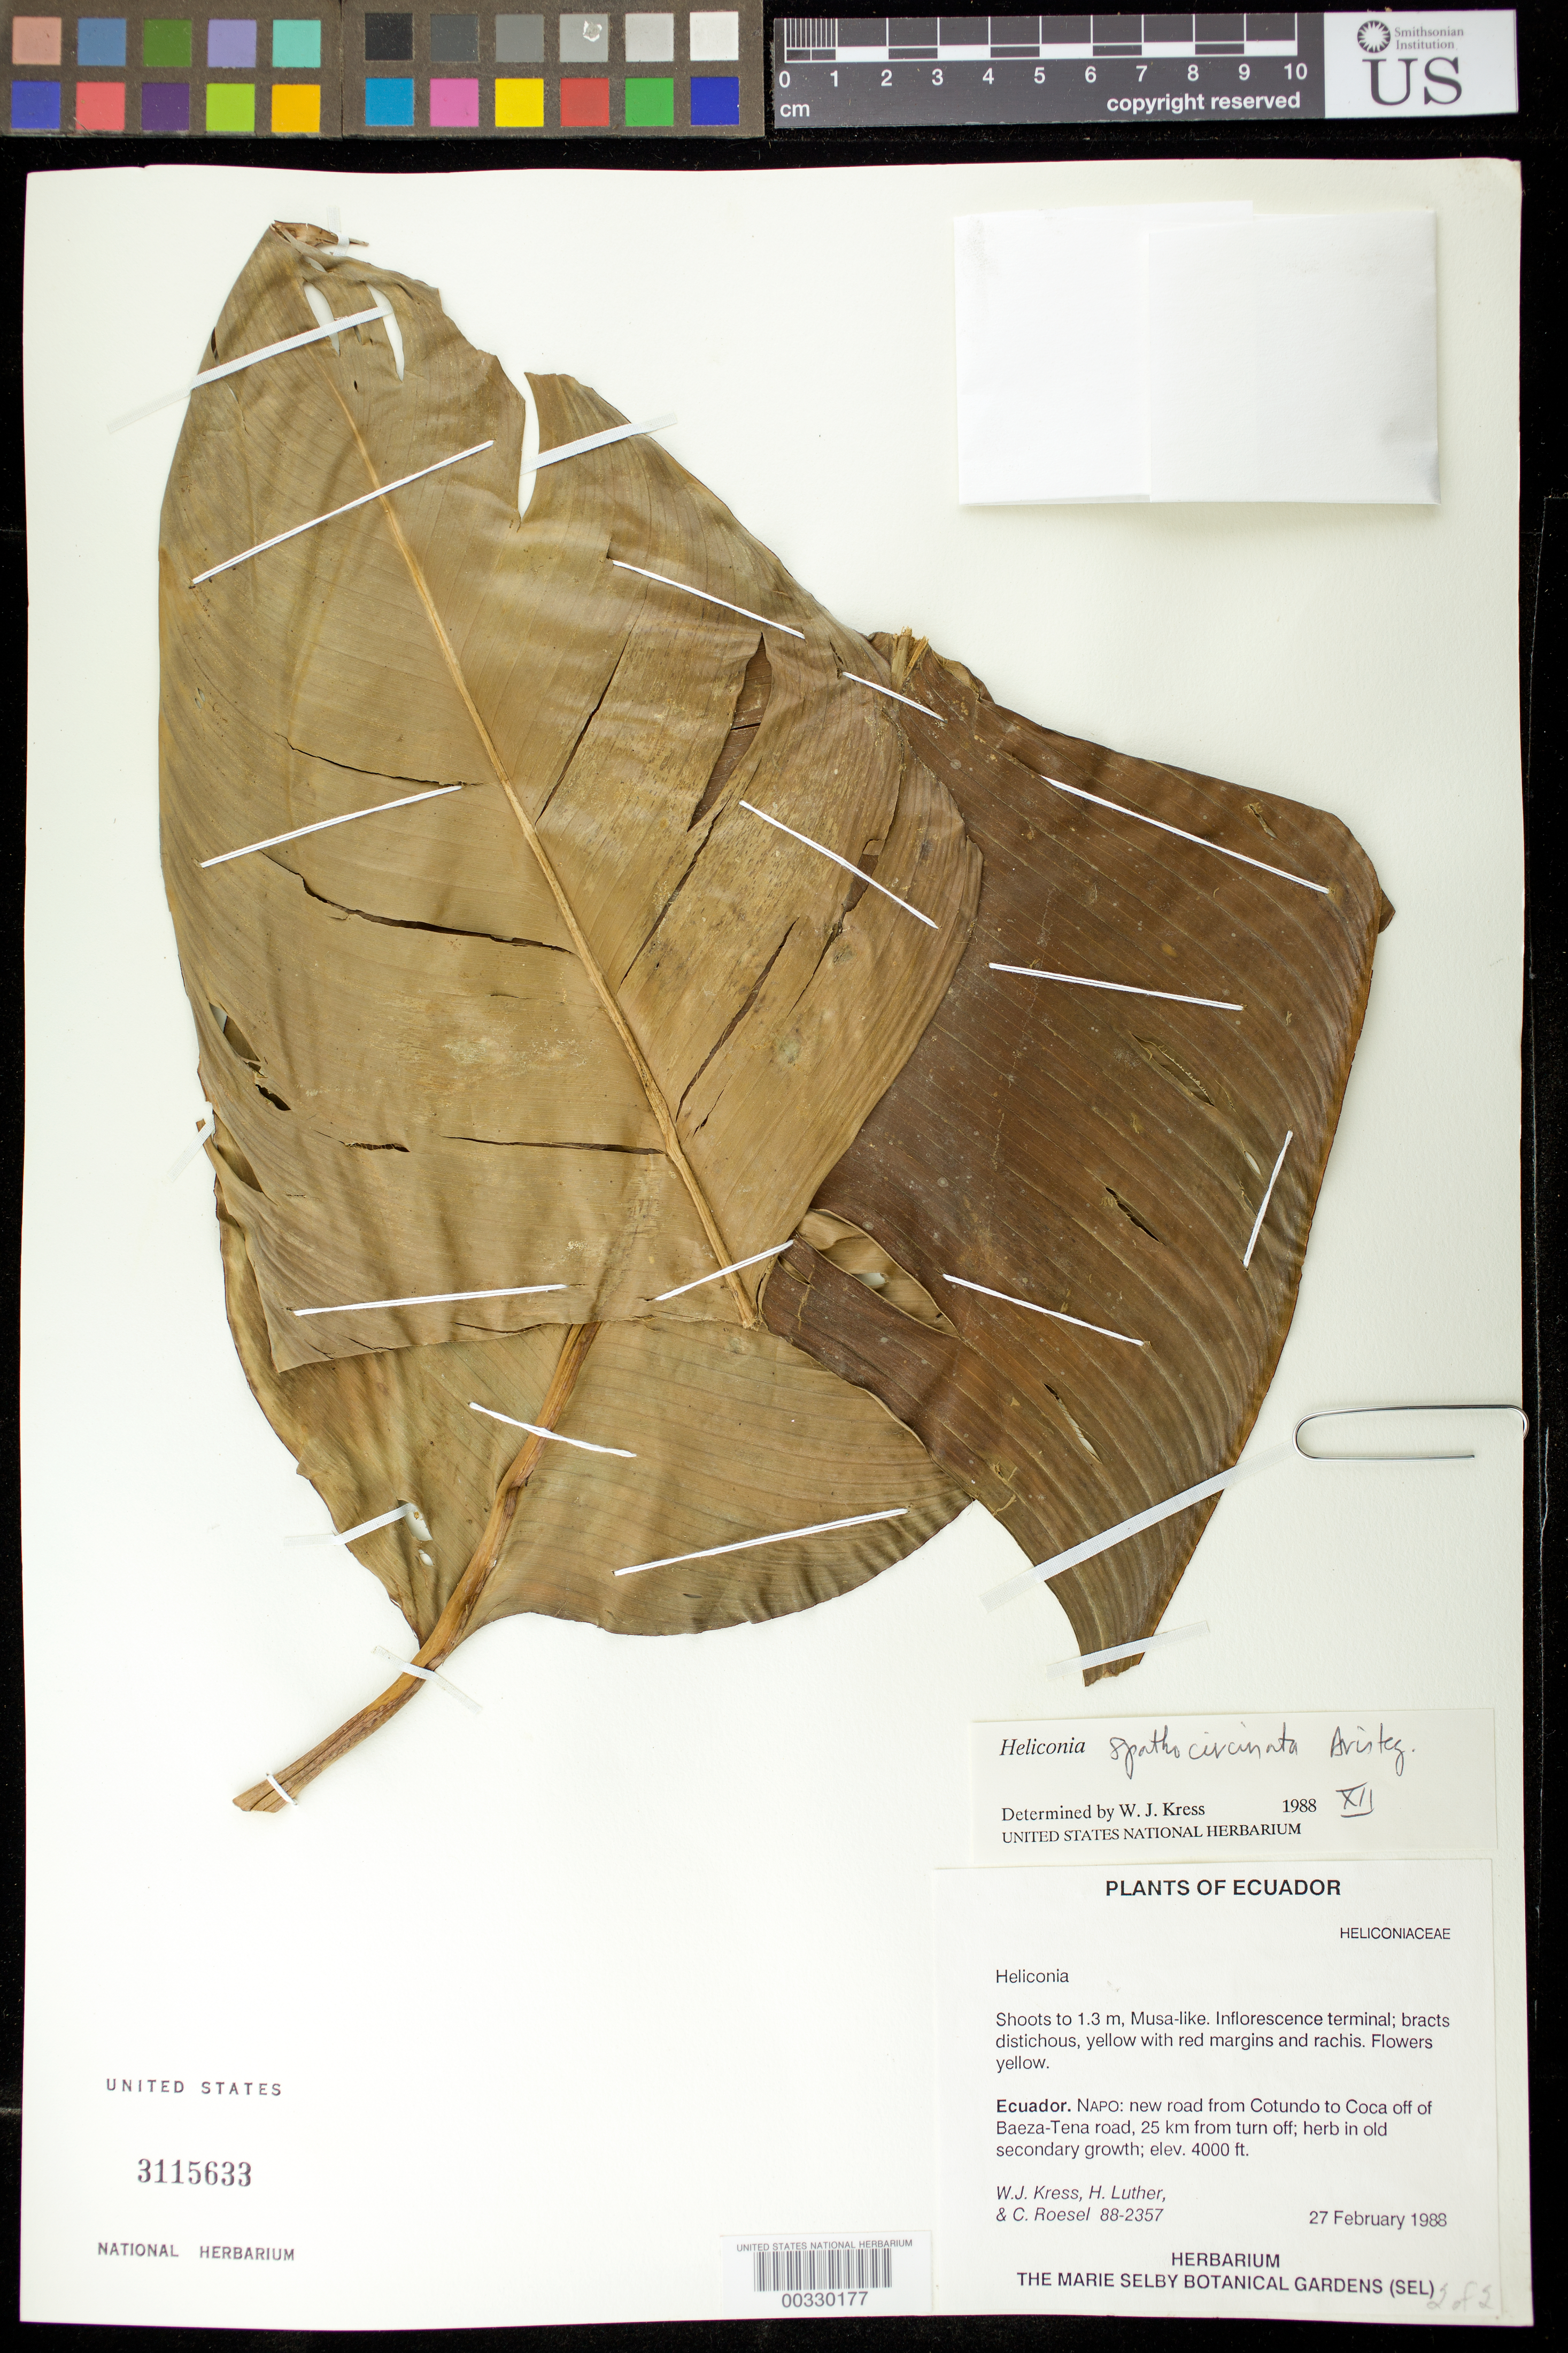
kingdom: Plantae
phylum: Tracheophyta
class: Liliopsida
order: Zingiberales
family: Heliconiaceae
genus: Heliconia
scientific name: Heliconia spathocircinata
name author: Aristeg.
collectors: W. J. Kress, Harry E. Luther & C. S. Roesel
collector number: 88-2357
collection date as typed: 27 Feb 1988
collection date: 1988-02-27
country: Ecuador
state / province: Napo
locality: New road from cOtundo to coca of f of baeza-Tena road, 25 km from turn of f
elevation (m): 1219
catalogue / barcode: US 3115633